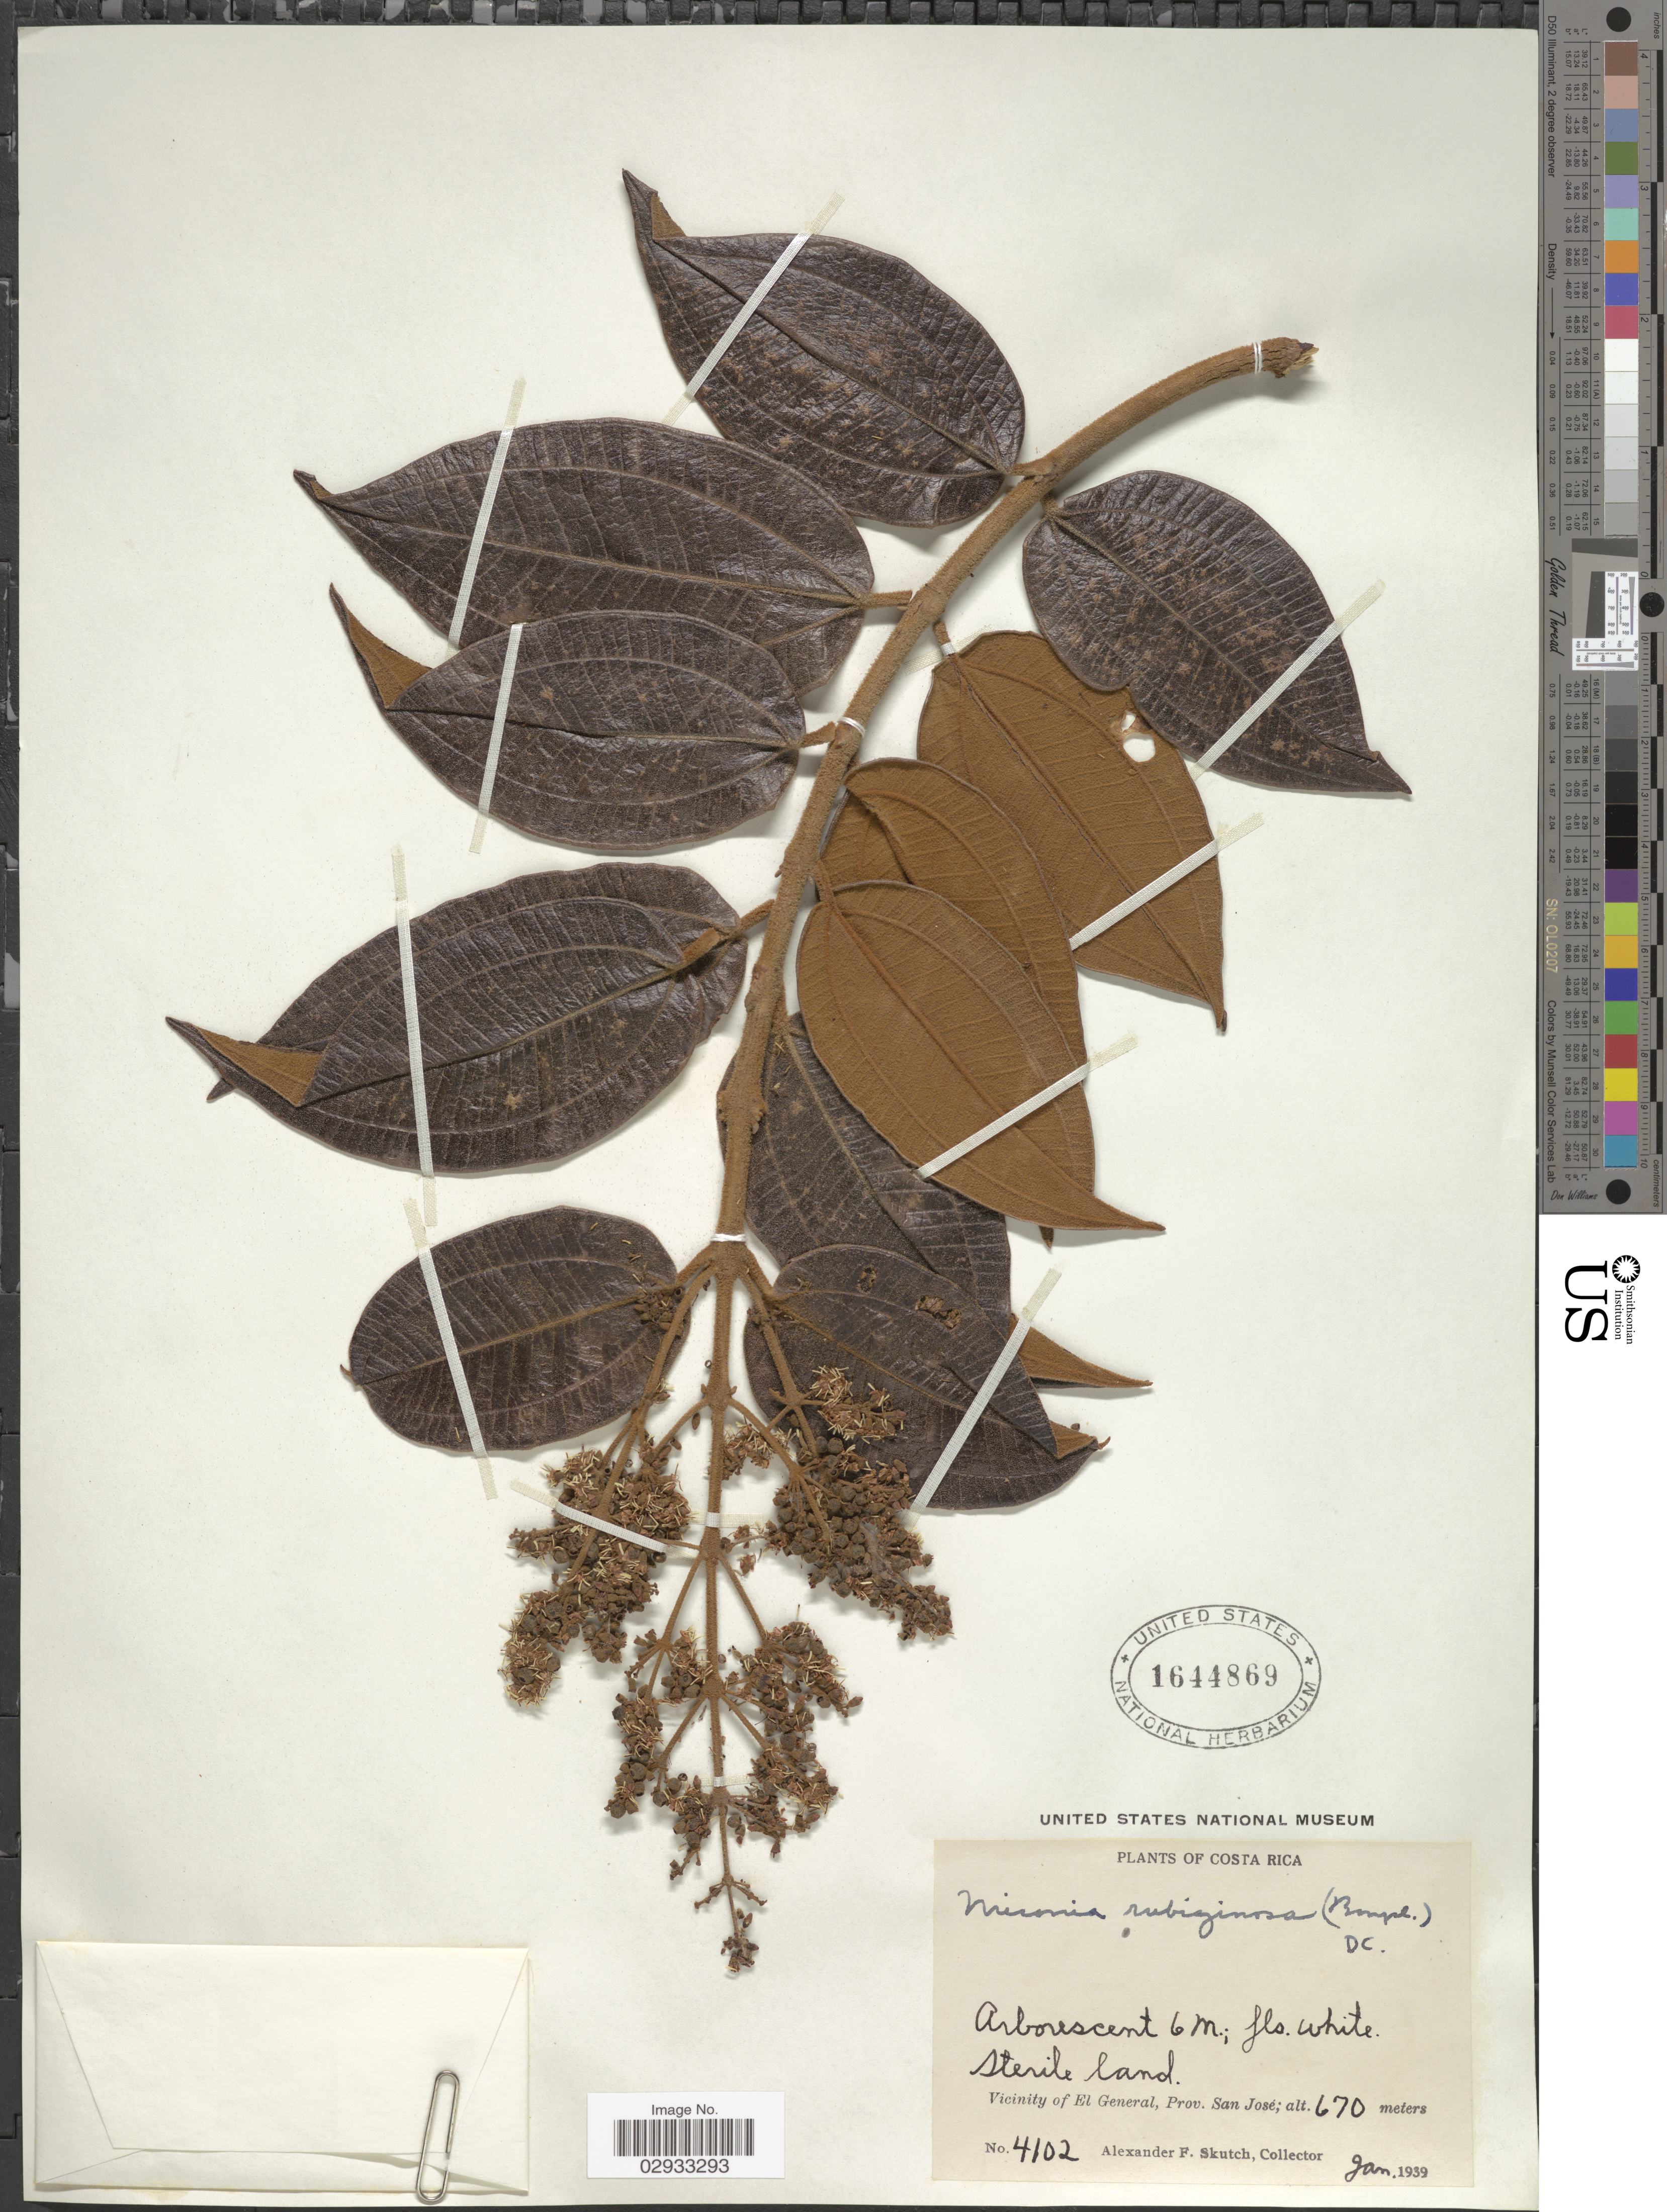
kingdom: Plantae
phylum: Tracheophyta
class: Magnoliopsida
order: Myrtales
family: Melastomataceae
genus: Miconia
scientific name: Miconia rubiginosa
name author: (Bonpl.) DC.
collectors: A. F. Skutch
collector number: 4102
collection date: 1939-01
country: Costa Rica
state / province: San José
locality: Vicinity of El General.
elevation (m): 670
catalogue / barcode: US 1644869